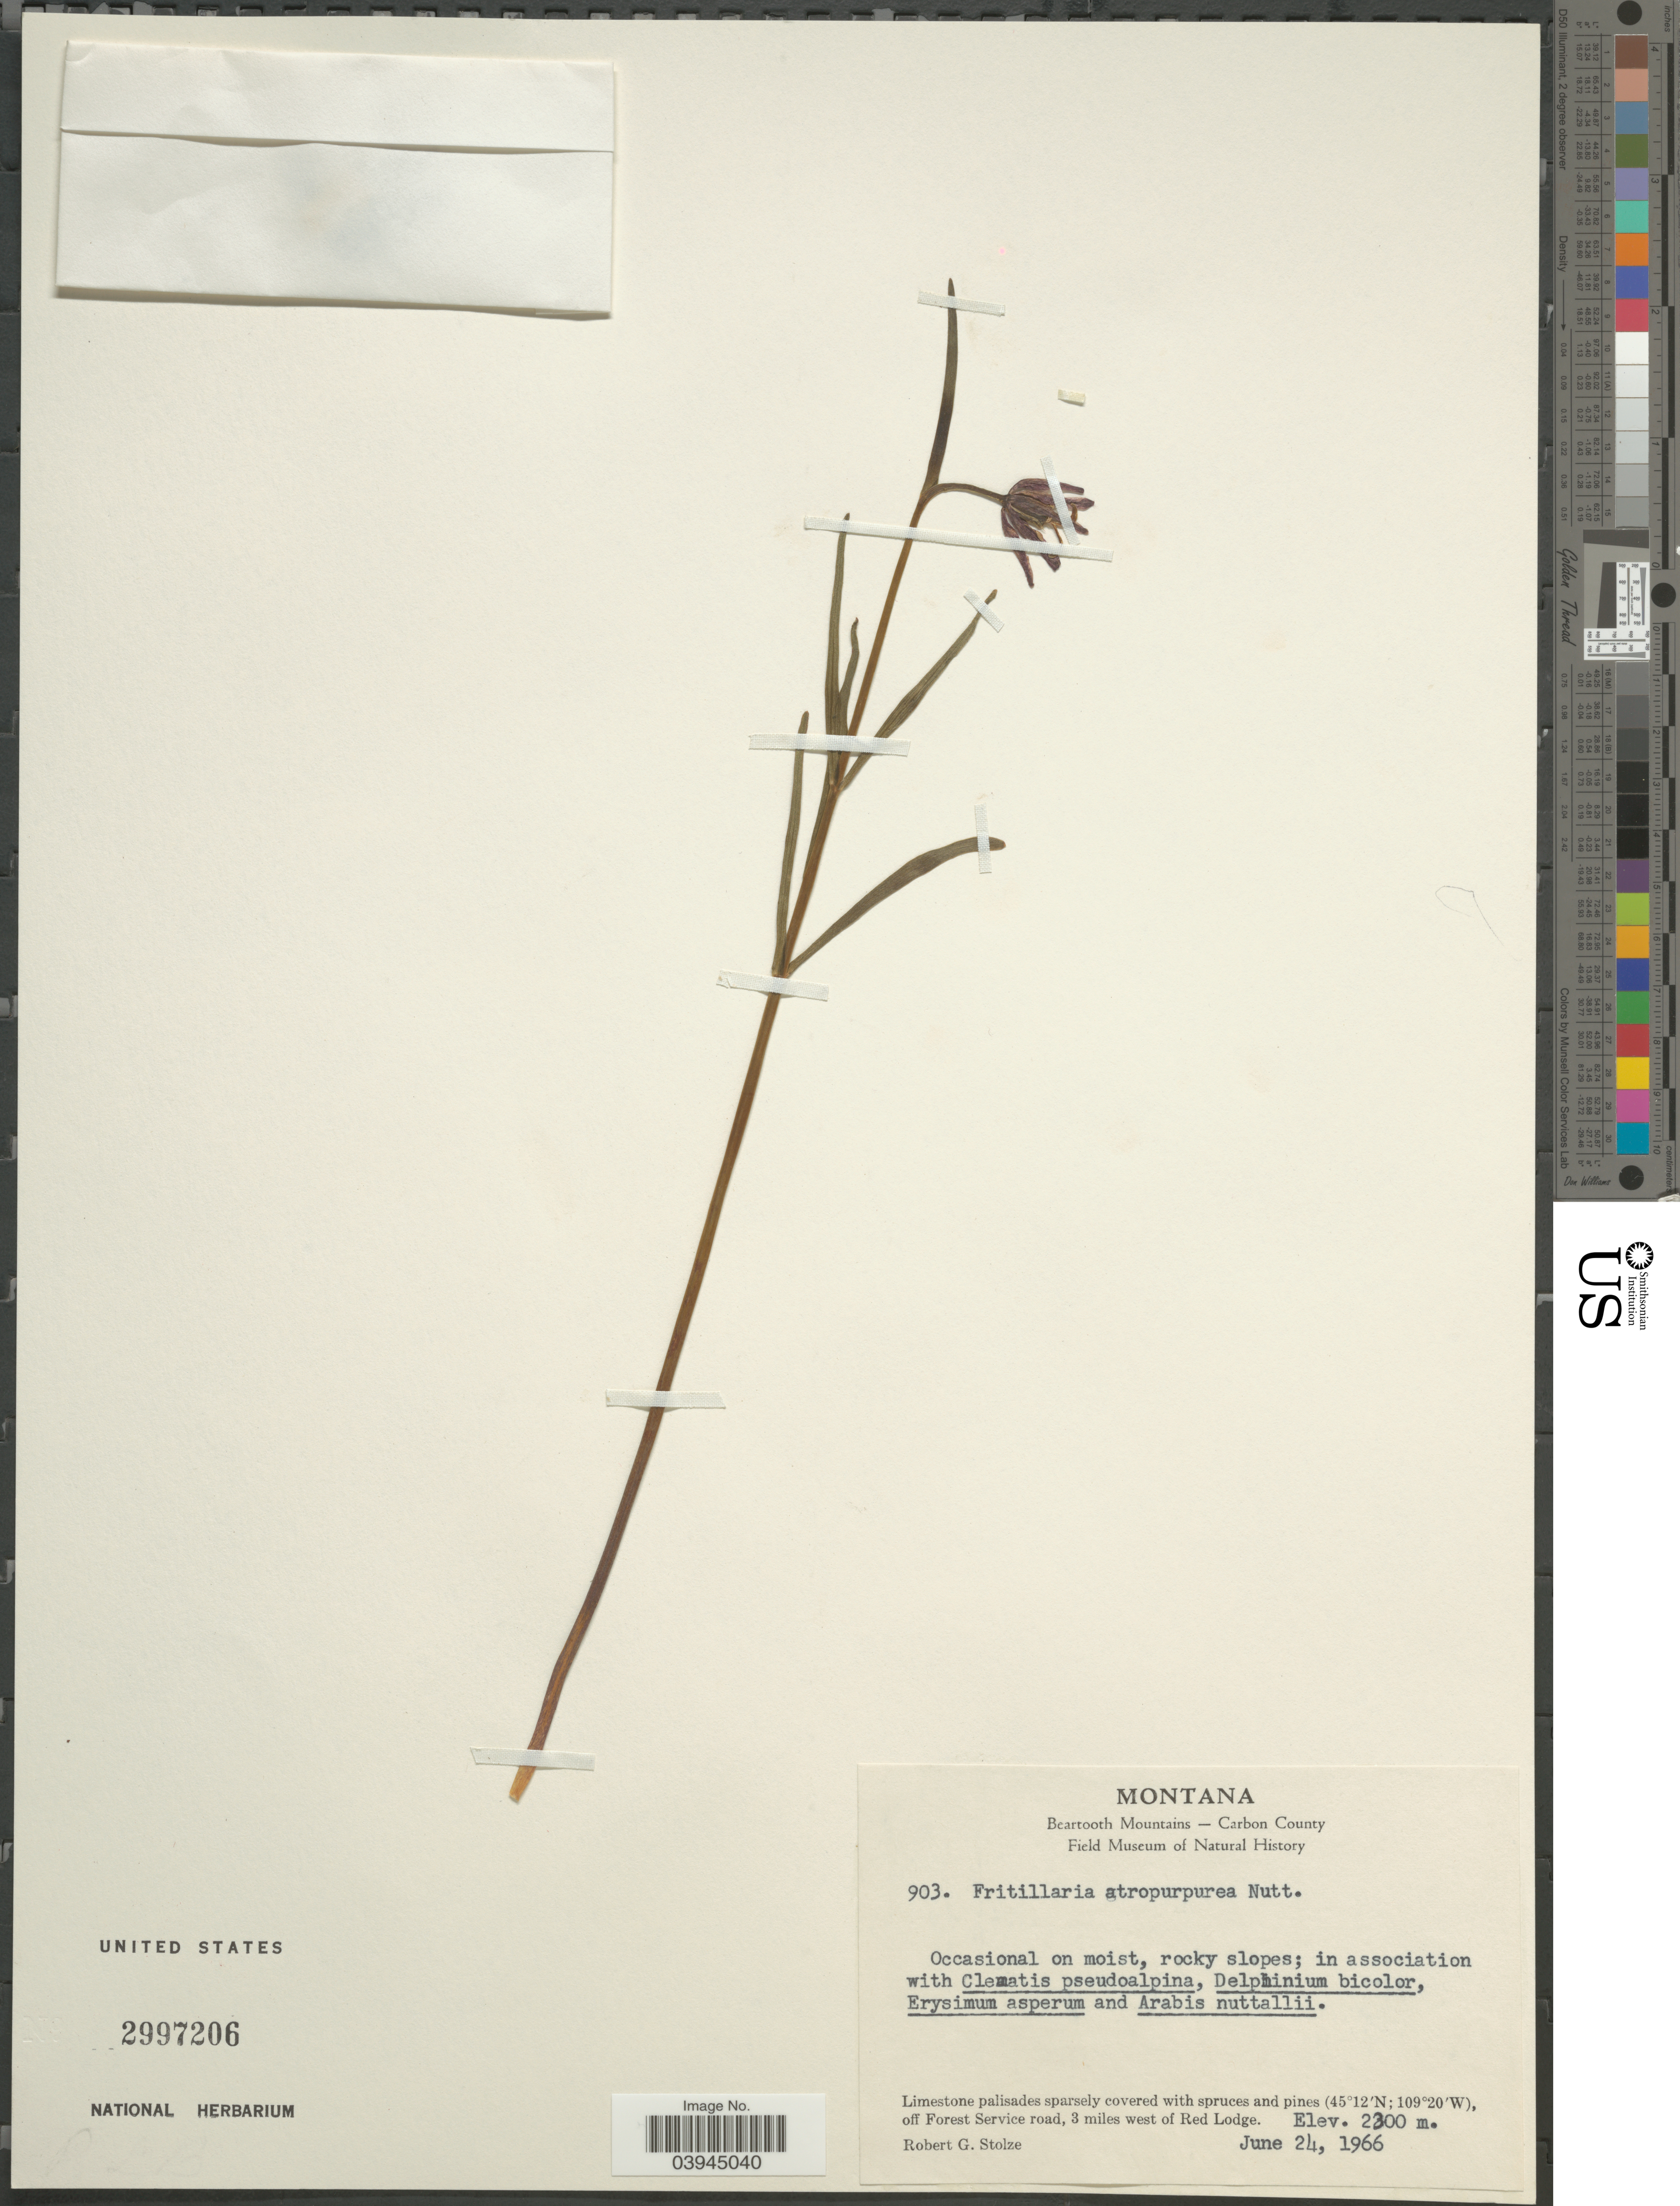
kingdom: Plantae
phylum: Tracheophyta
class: Liliopsida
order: Liliales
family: Liliaceae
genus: Fritillaria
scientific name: Fritillaria atropurpurea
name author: Nutt.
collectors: R. G. Stolze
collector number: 903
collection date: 1966-06-24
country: United States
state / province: Montana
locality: Beartooth Mountains- Carbon County. Limestone palisades sparsely covered with spruces and pines, off Forest Service road, 3 miles west of Red Lodge.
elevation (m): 2300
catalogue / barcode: US 2997206